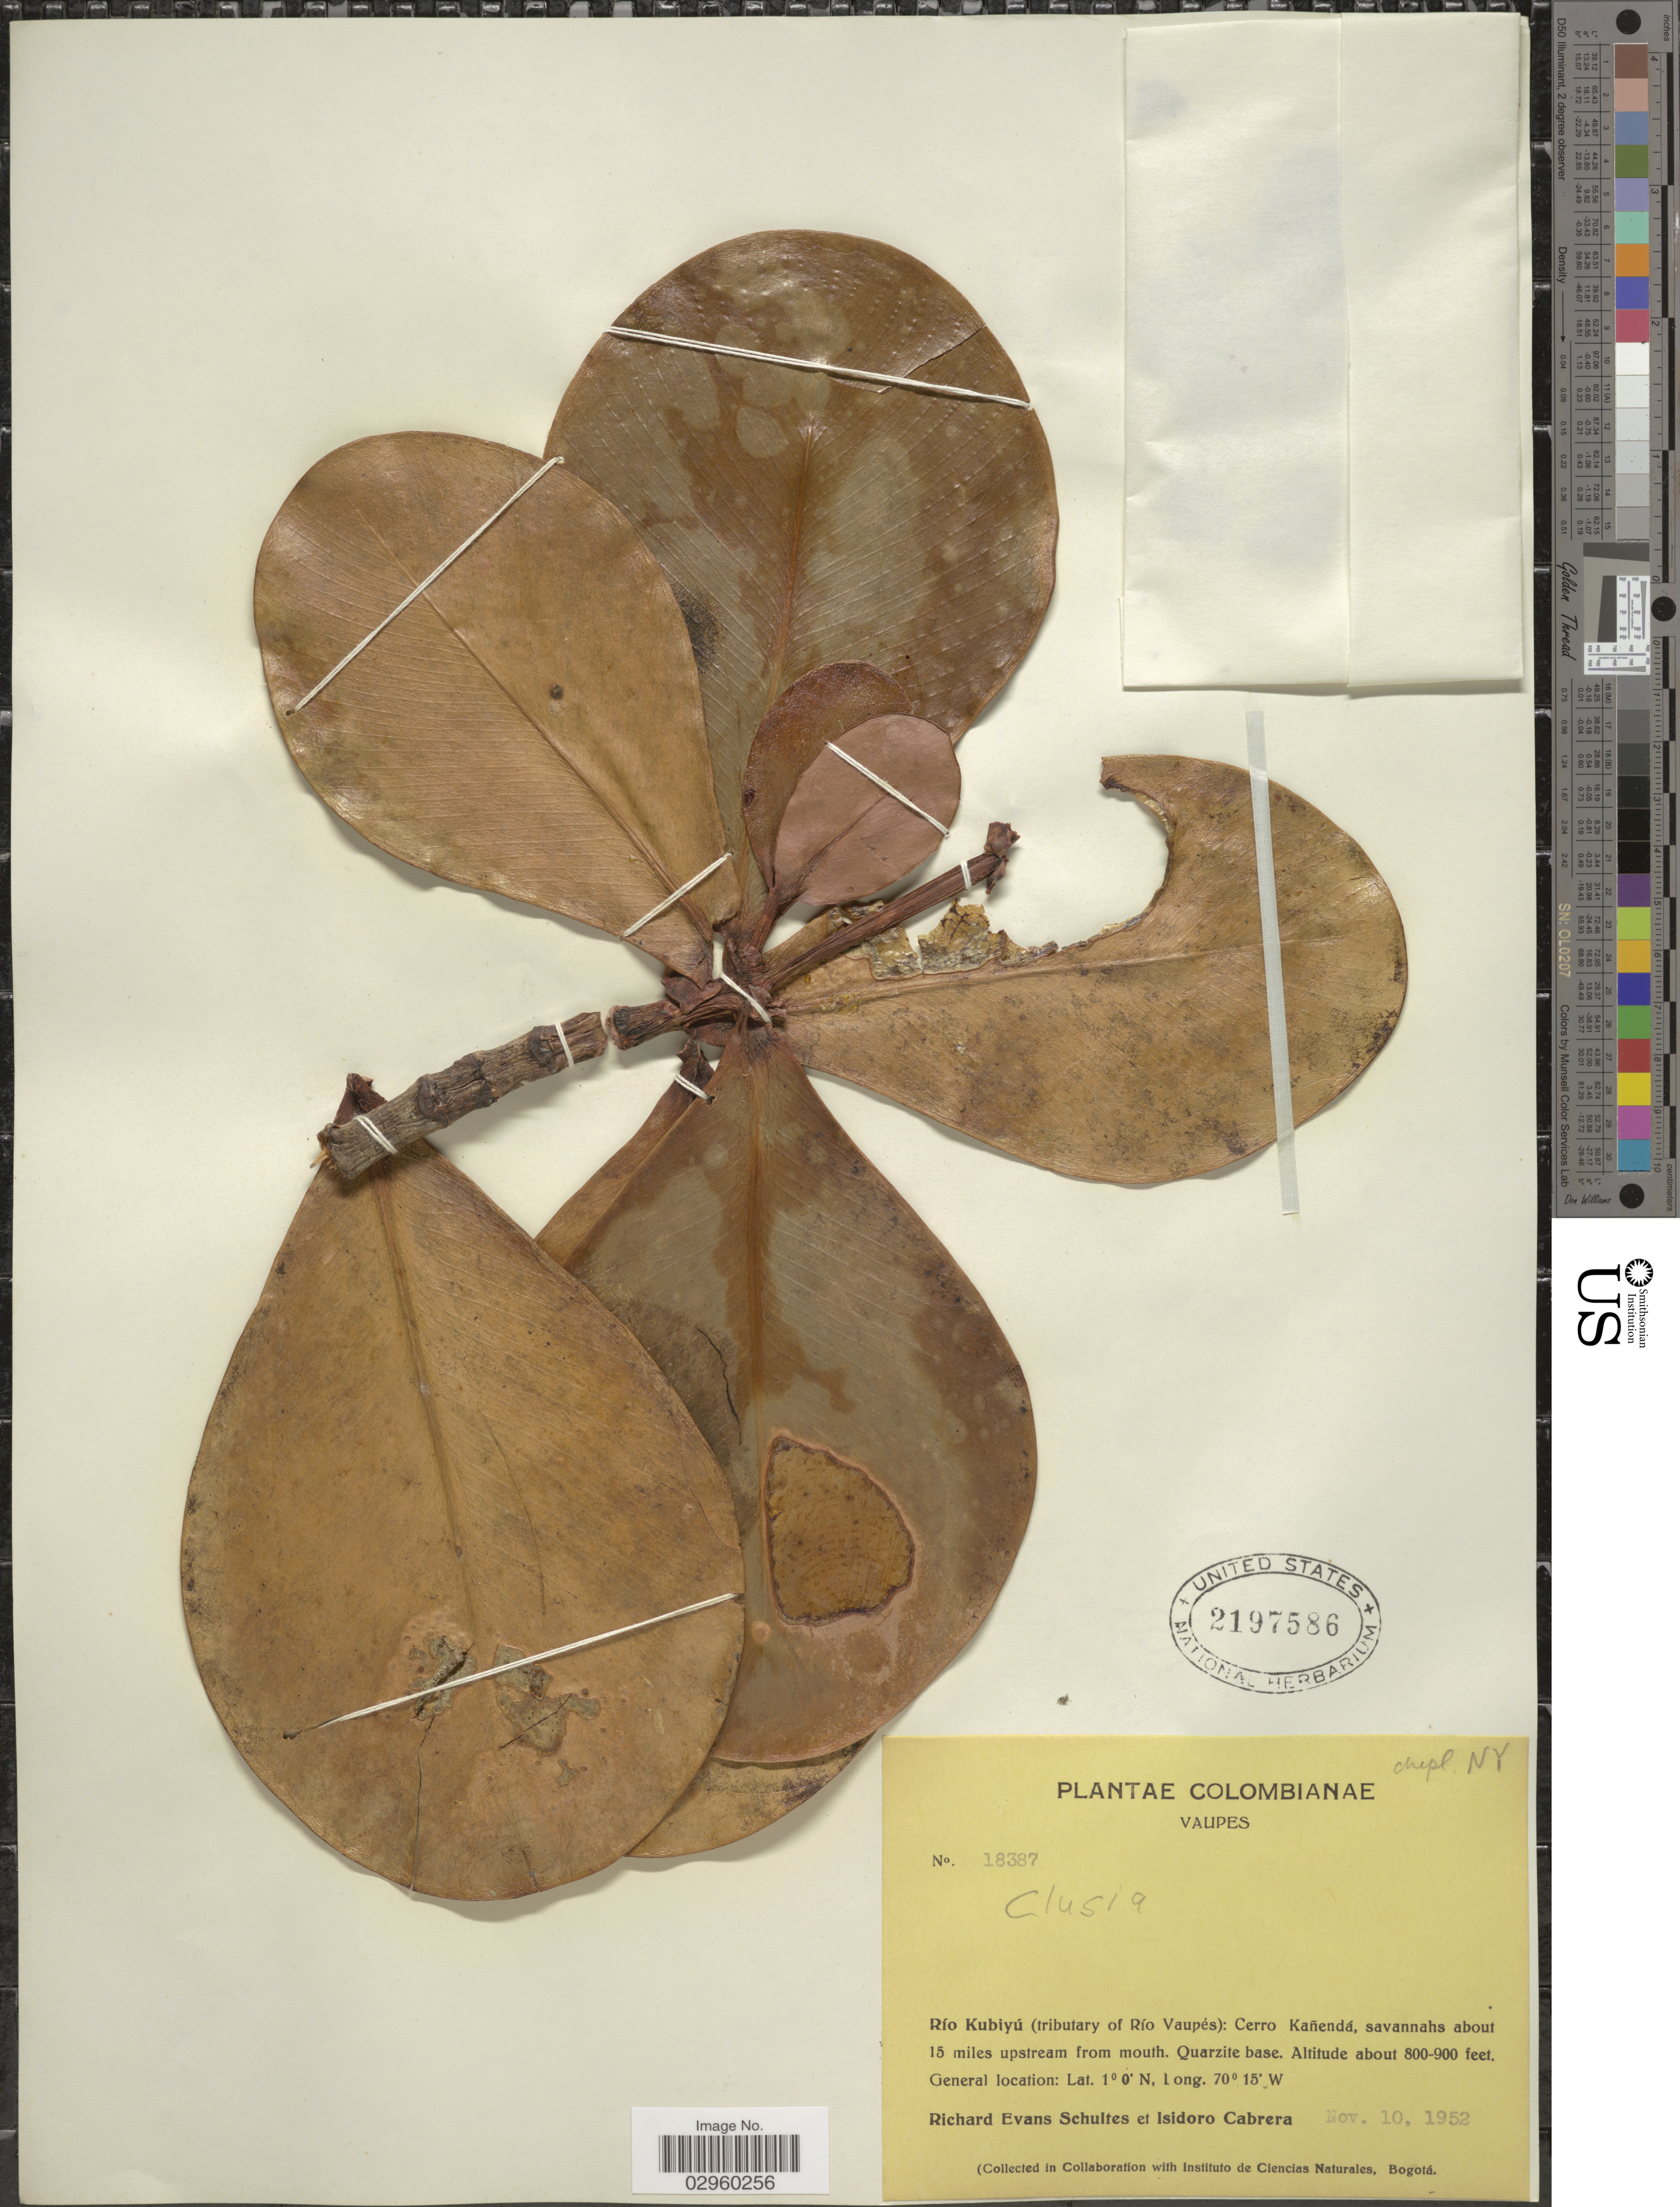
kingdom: Plantae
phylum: Tracheophyta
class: Magnoliopsida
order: Malpighiales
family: Clusiaceae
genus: Clusia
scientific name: Clusia sp.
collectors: R. E. Schultes & I. Cabrera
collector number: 18387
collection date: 1952-11-10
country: Colombia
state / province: Vaupés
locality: Río Kubiyú (tributary of Río Vaupés): Cerro Kañendá, savannahs about 15 miles upstream from mouth. Quarzite base.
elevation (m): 244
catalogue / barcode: US 2197586